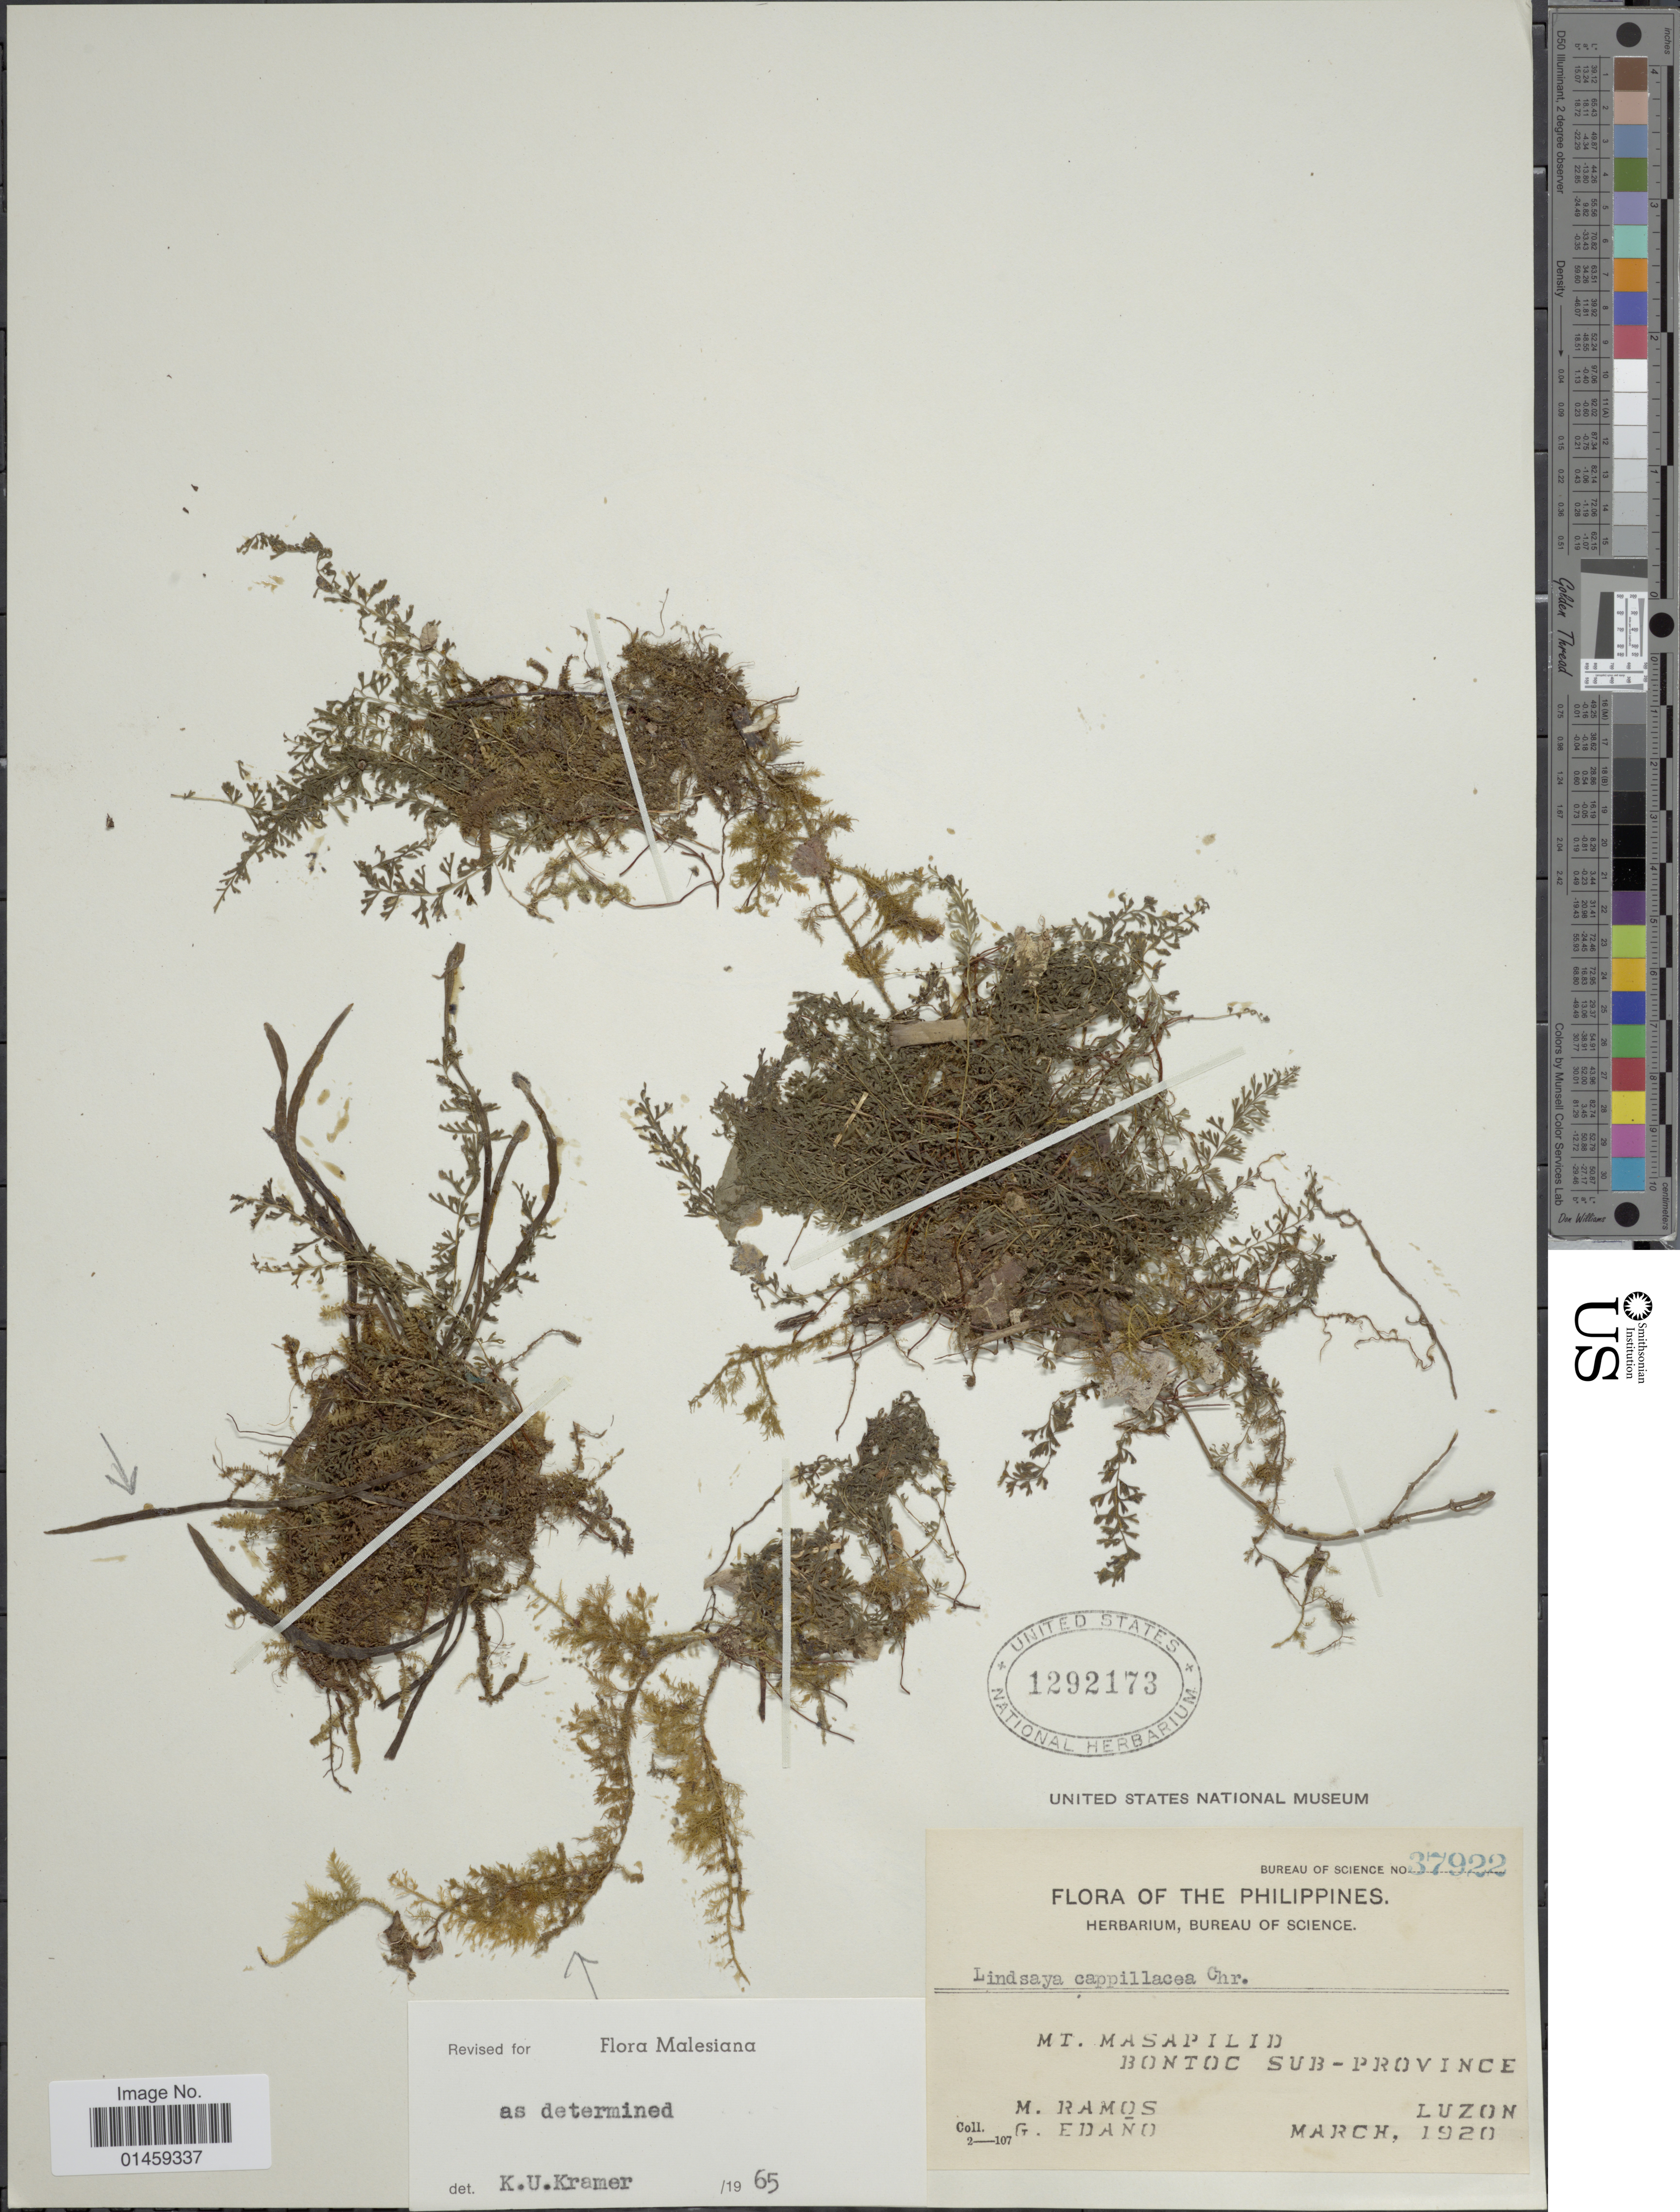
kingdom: Plantae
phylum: Tracheophyta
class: Polypodiopsida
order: Polypodiales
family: Lindsaeaceae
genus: Lindsaea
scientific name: Lindsaea capillacea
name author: Christ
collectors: M. Ramos & G. Edaño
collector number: Bureau of Science 37922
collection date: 1920-03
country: Philippines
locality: Mt. Masapilid. Bontoc Sub-province.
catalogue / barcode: US 1292173